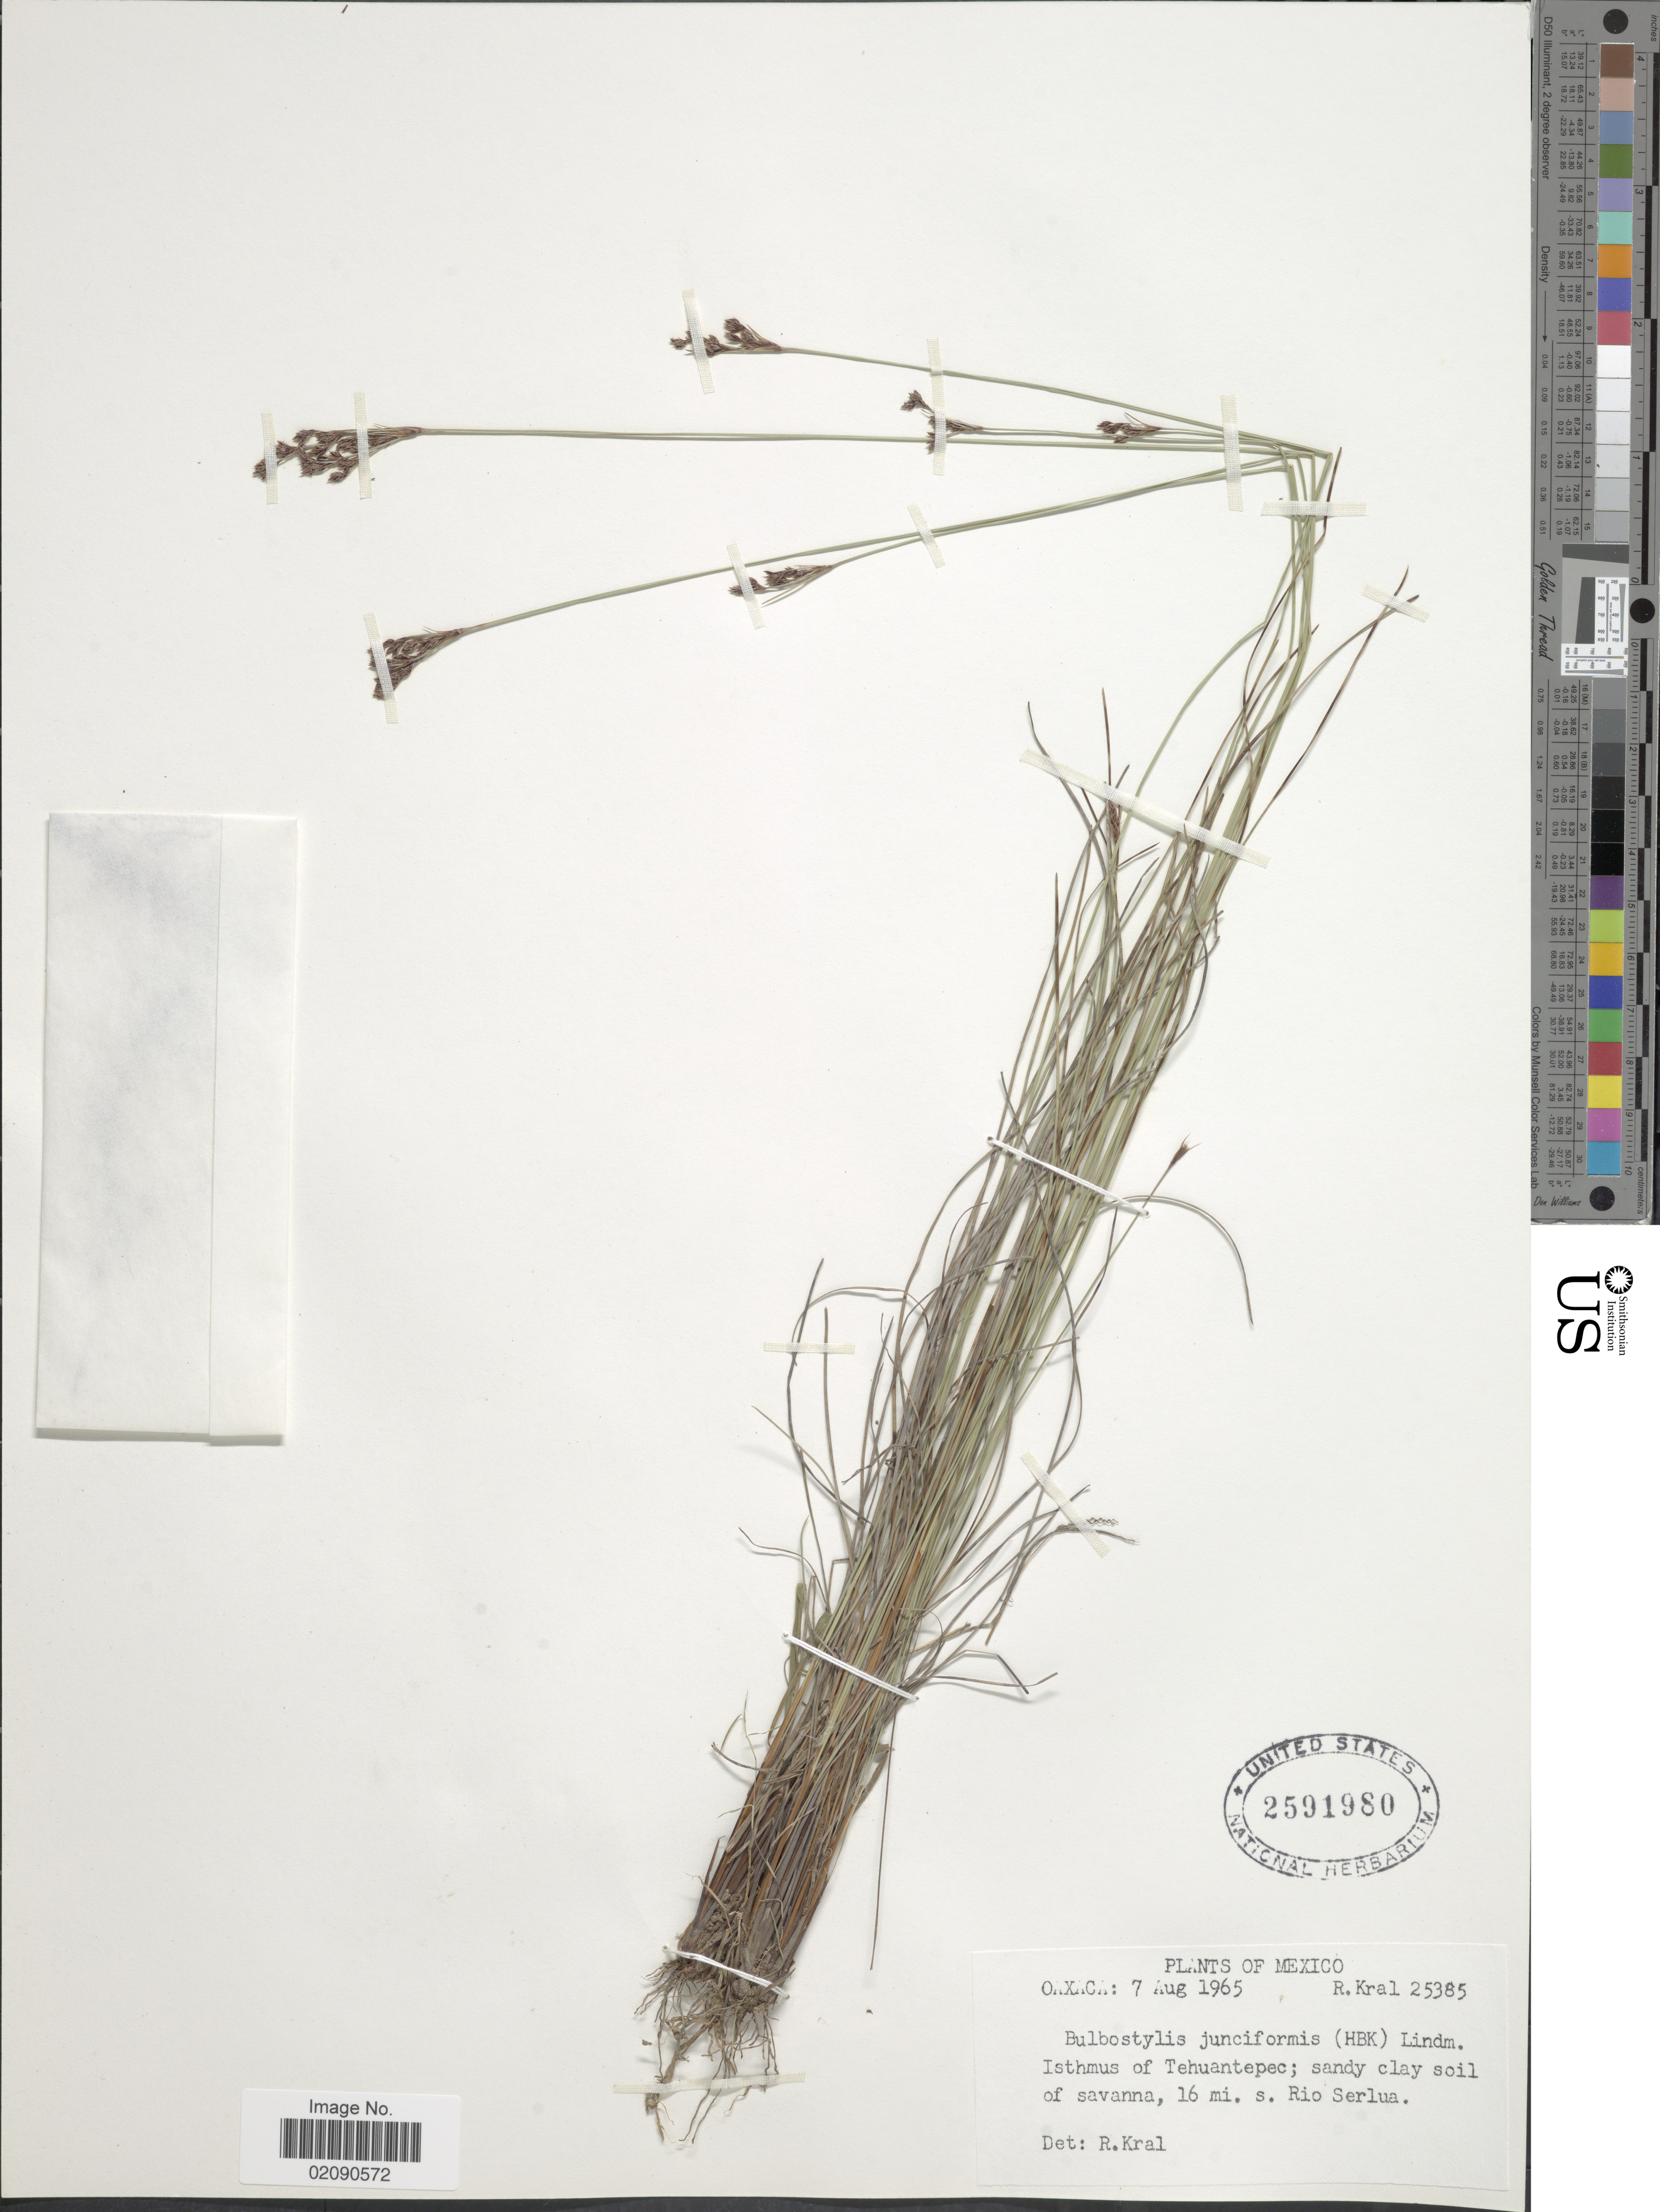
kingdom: Plantae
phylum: Tracheophyta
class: Liliopsida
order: Poales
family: Cyperaceae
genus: Bulbostylis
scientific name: Bulbostylis junciformis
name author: (Kunth) C.B. Clarke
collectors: R. Kral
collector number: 25385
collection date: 1965-08-07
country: Mexico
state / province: Oaxaca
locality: Isthmus of Tehuantepec; sandy clay soil of savanna, 16 mi s. Rico Serlua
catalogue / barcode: US 2591980